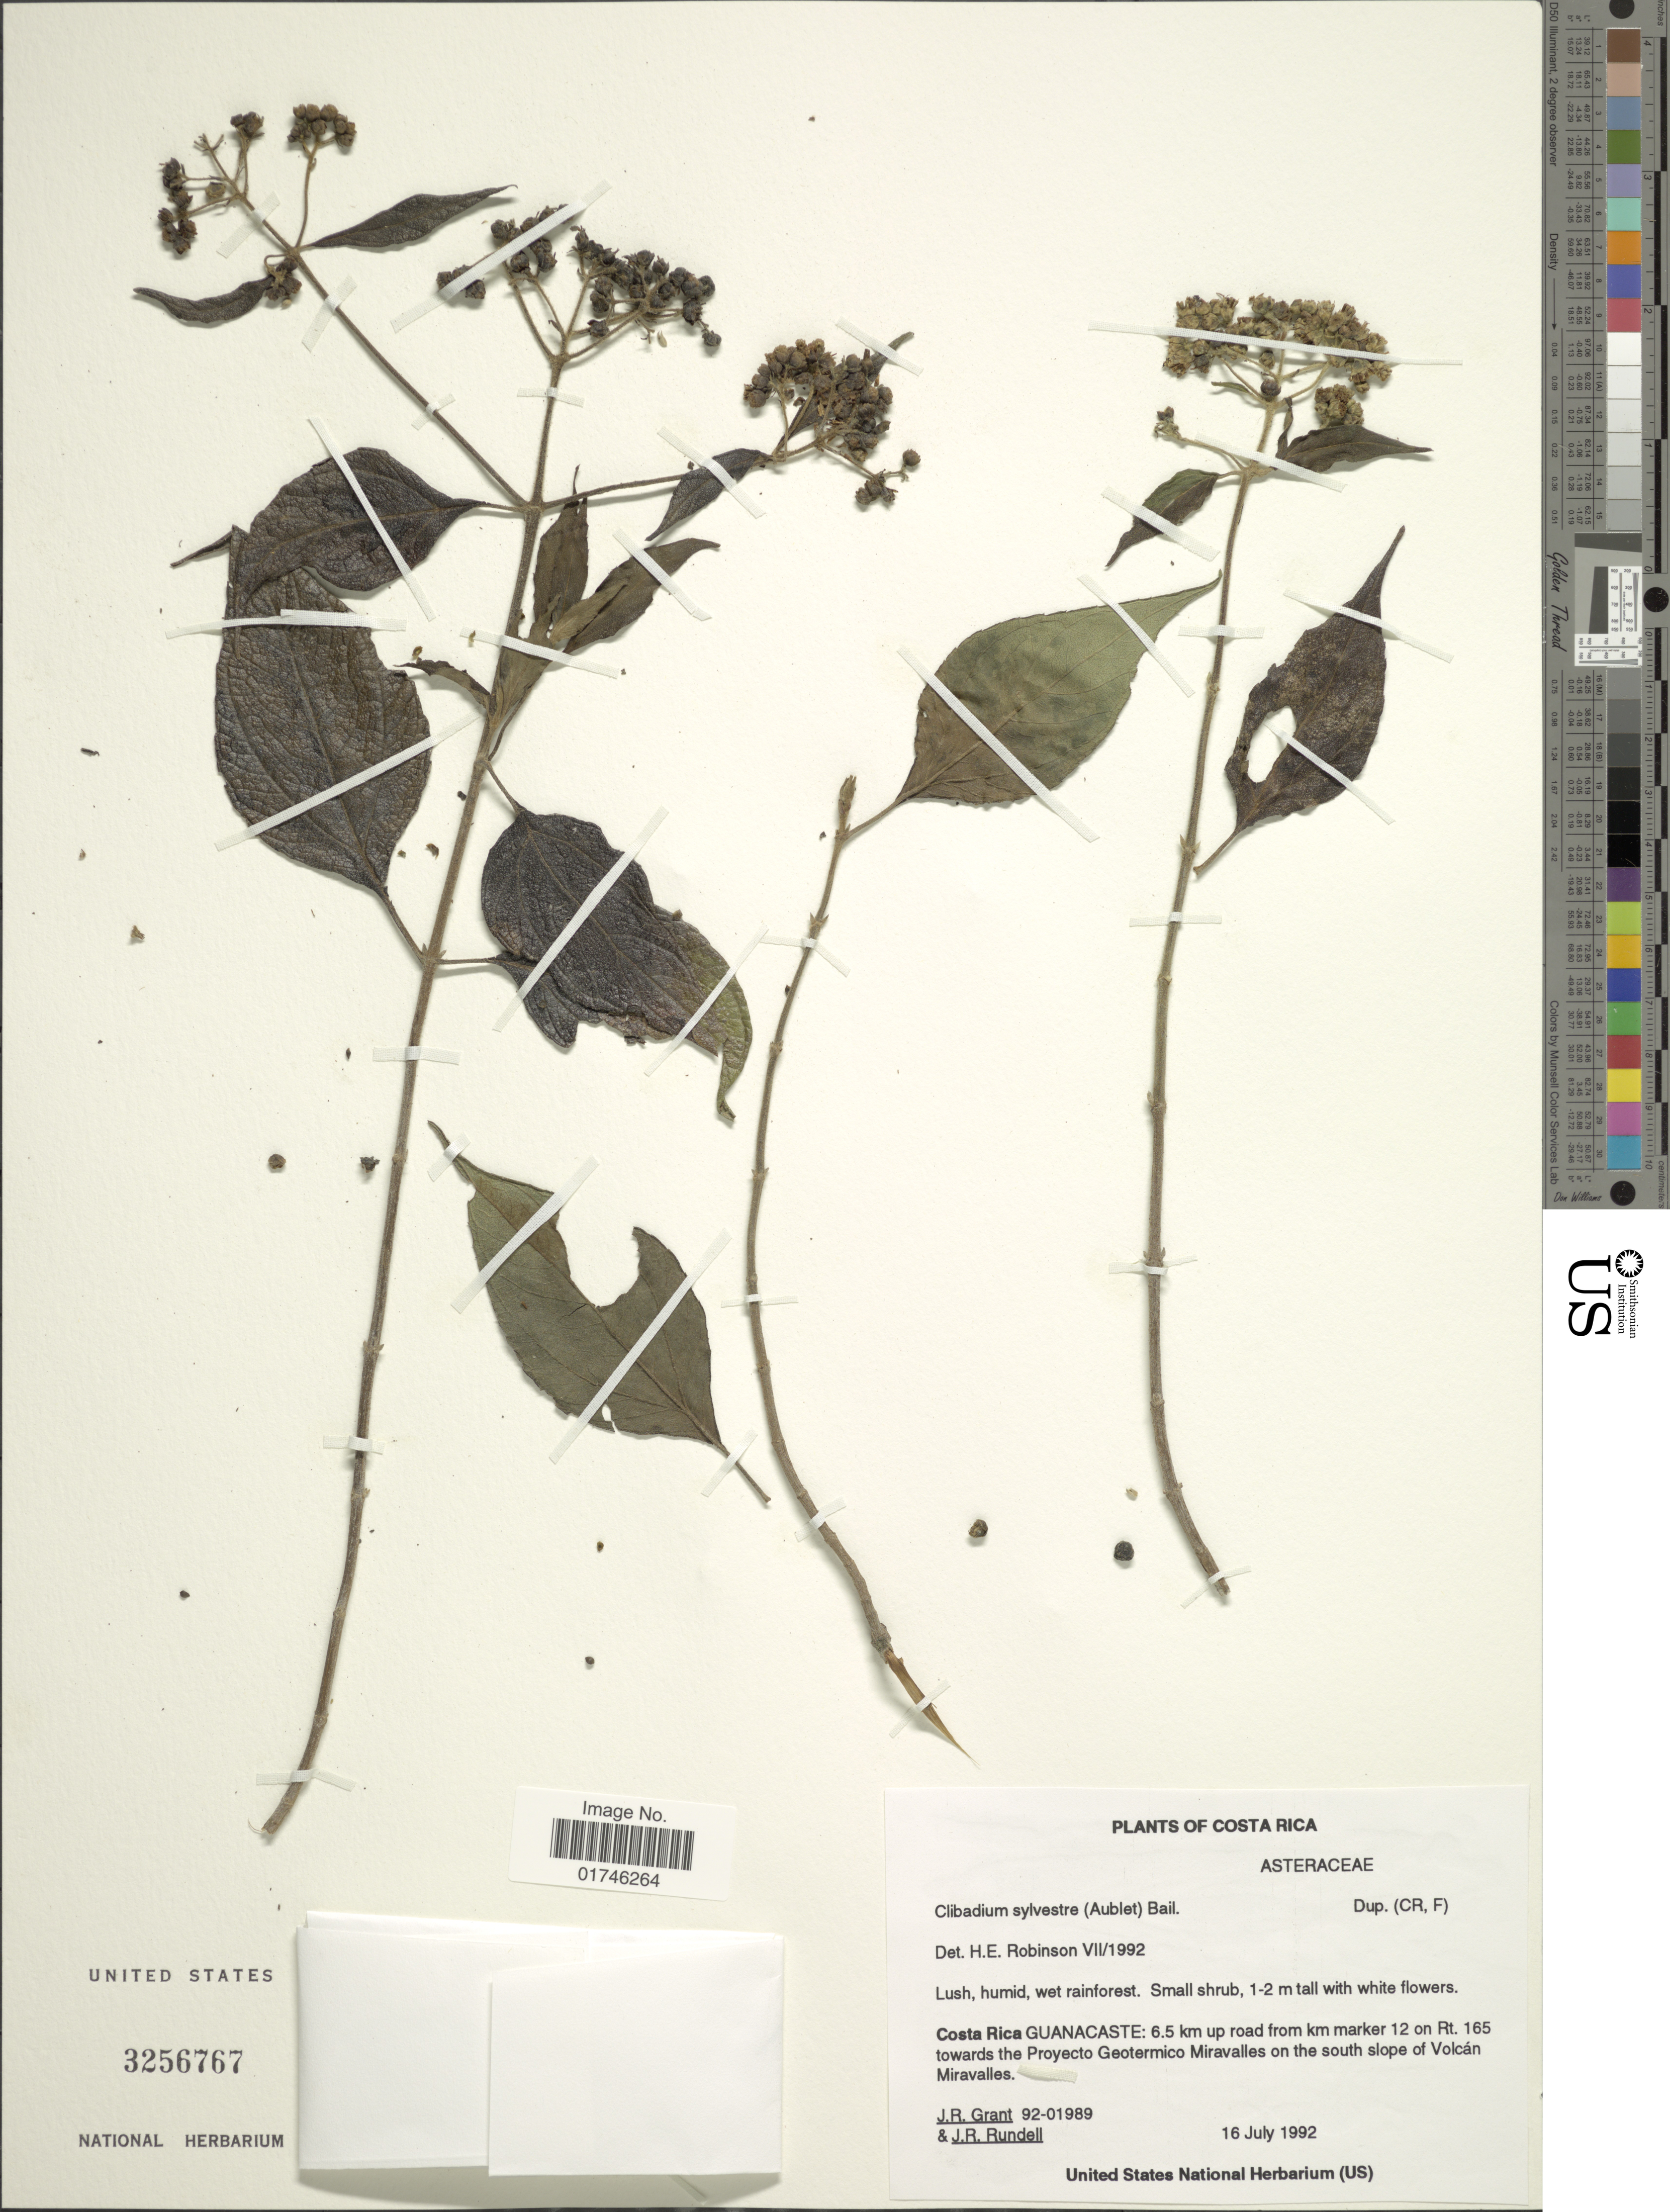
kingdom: Plantae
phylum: Tracheophyta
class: Magnoliopsida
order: Asterales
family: Asteraceae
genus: Clibadium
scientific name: Clibadium sylvestre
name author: (Aubl.) Baill.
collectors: J. Grant & J. R. Rundell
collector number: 92-01989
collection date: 1992-07-16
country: Costa Rica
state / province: Guanacaste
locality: Costa Rica: Guanacaste: 6.5 km up road from km marker 12 on rt. 165 towards the Proyecto Geotermico Miravalles on the south slope of Volcan.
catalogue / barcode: US 3256767